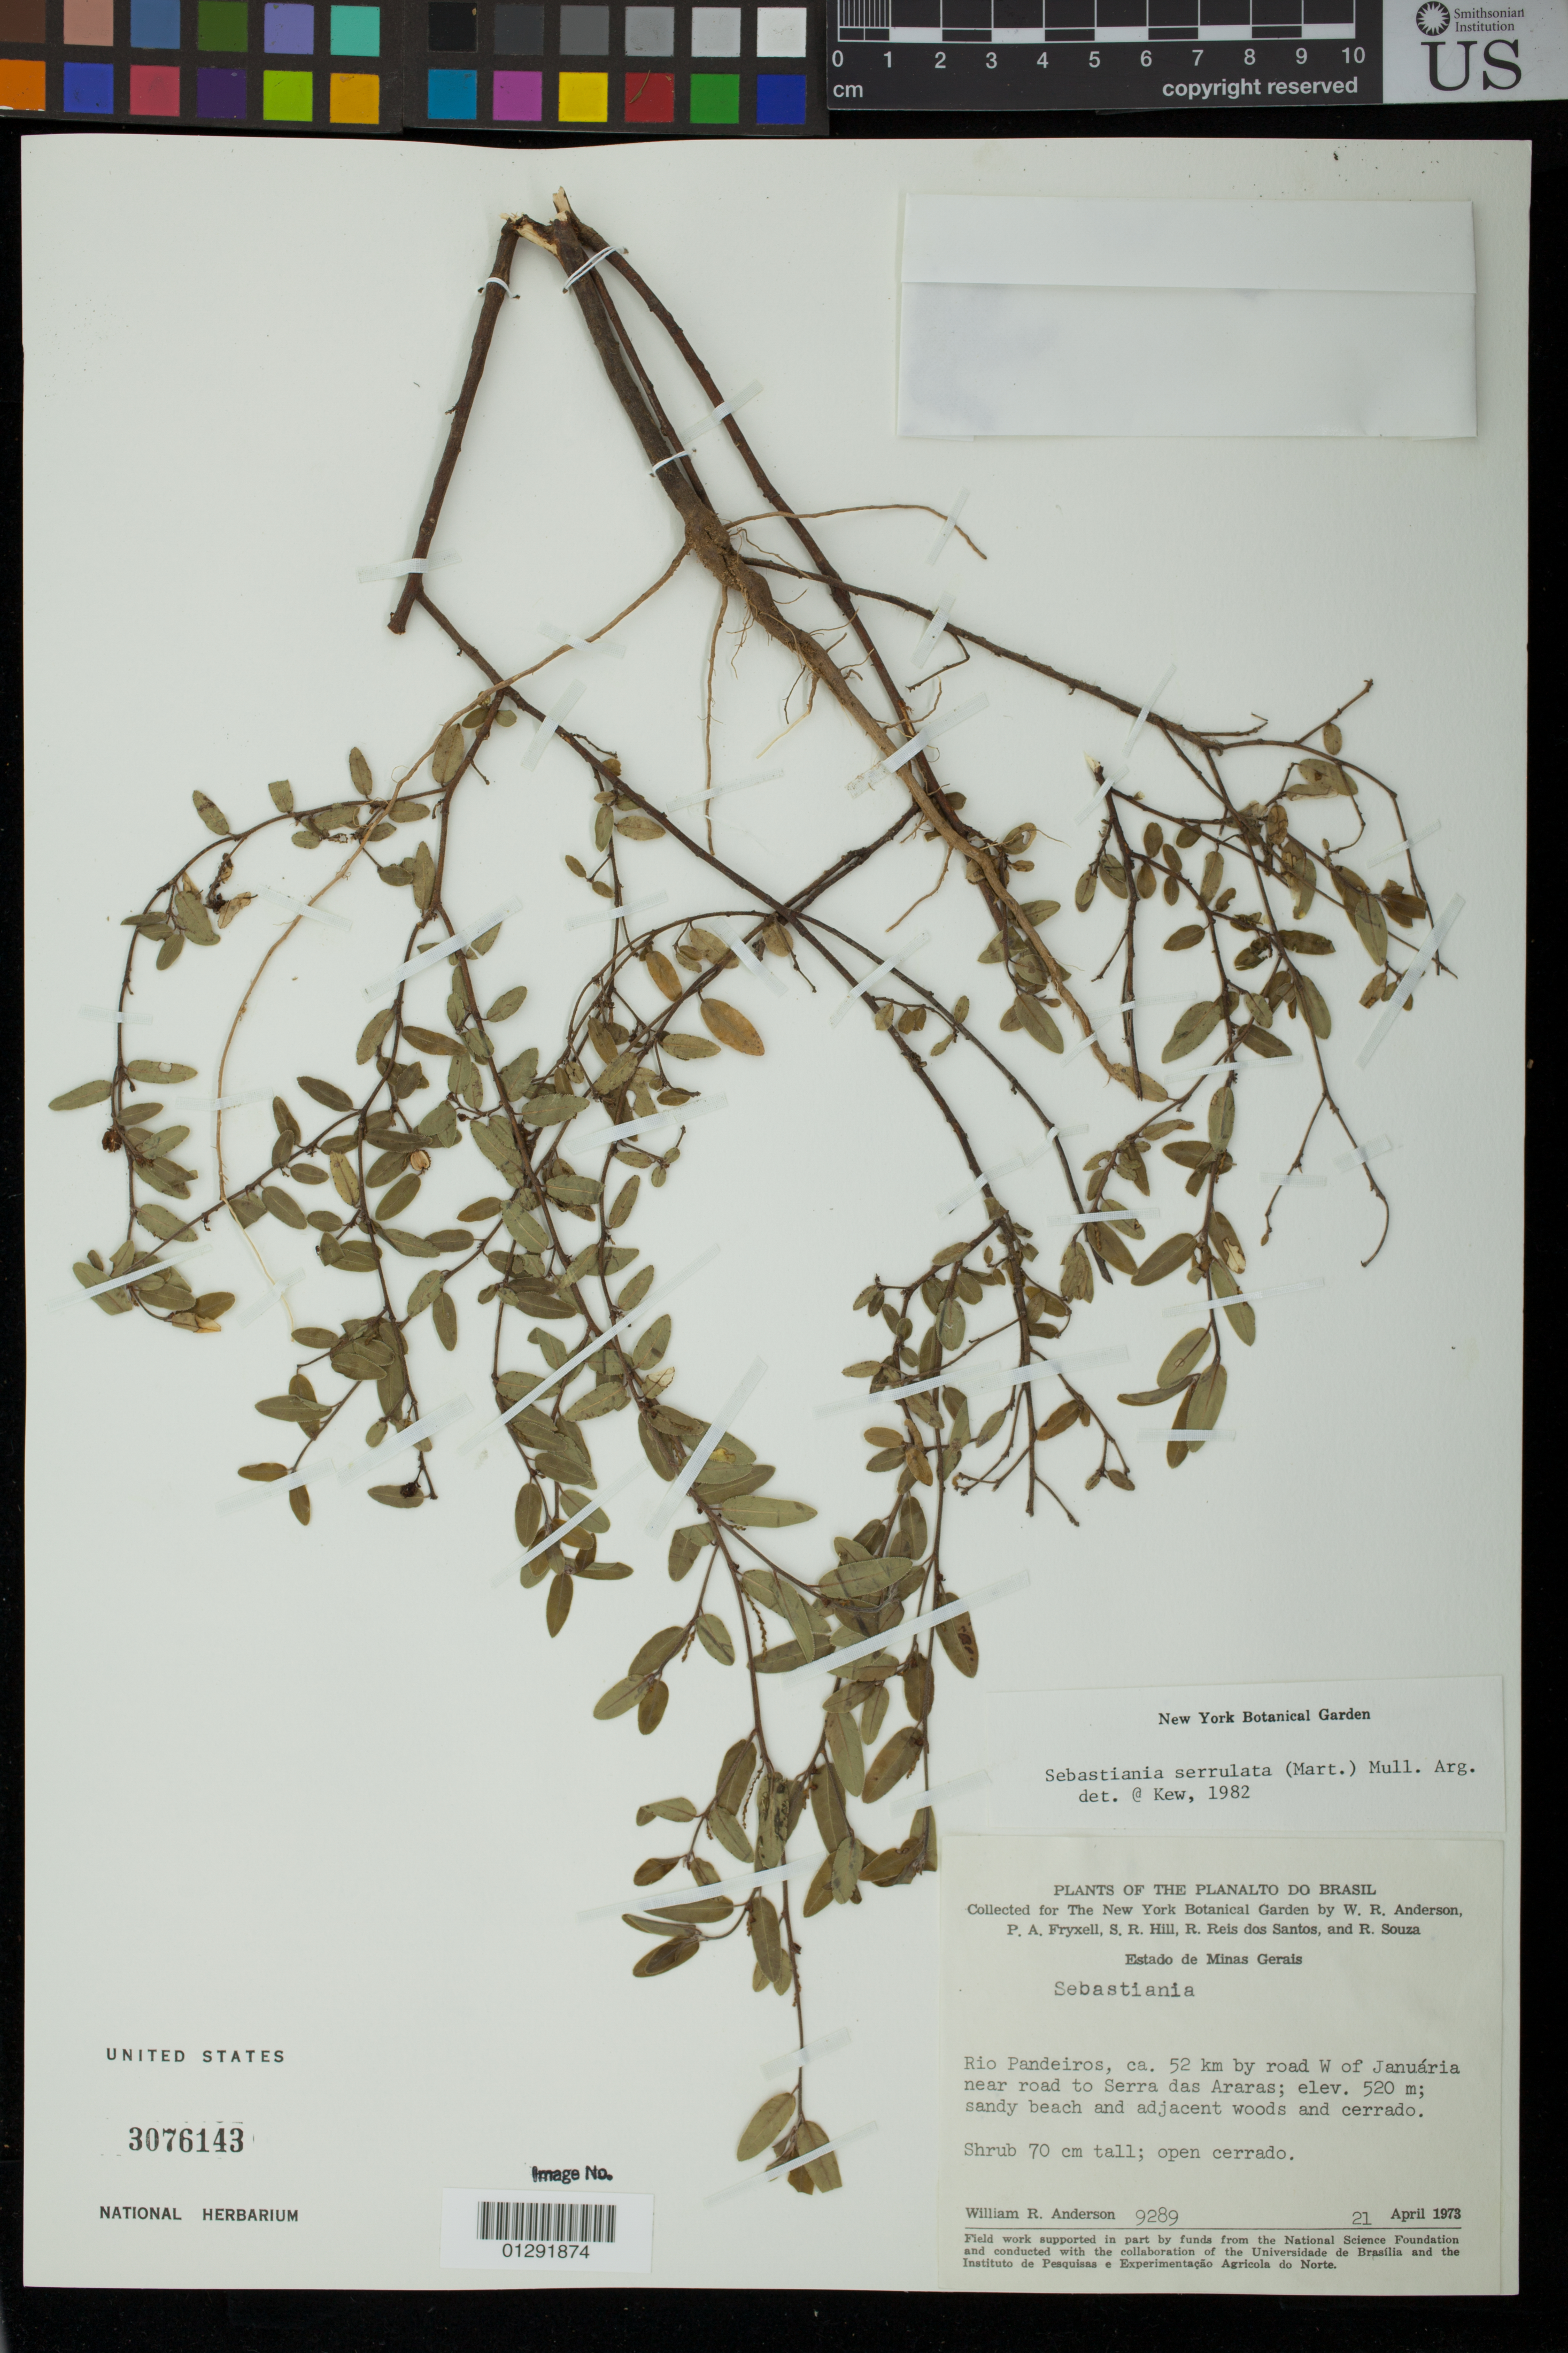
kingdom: Plantae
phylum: Tracheophyta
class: Magnoliopsida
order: Malpighiales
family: Euphorbiaceae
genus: Sebastiania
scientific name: Sebastiania serrulata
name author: (Mart.) Müll. Arg.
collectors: W. R. Anderson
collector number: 9289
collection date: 1973-04-21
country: Brazil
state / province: Minas Gerais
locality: Rio Pandeiros, ca. 52 km by road W. of Januaria near road to Serra das Araras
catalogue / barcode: US 3076143